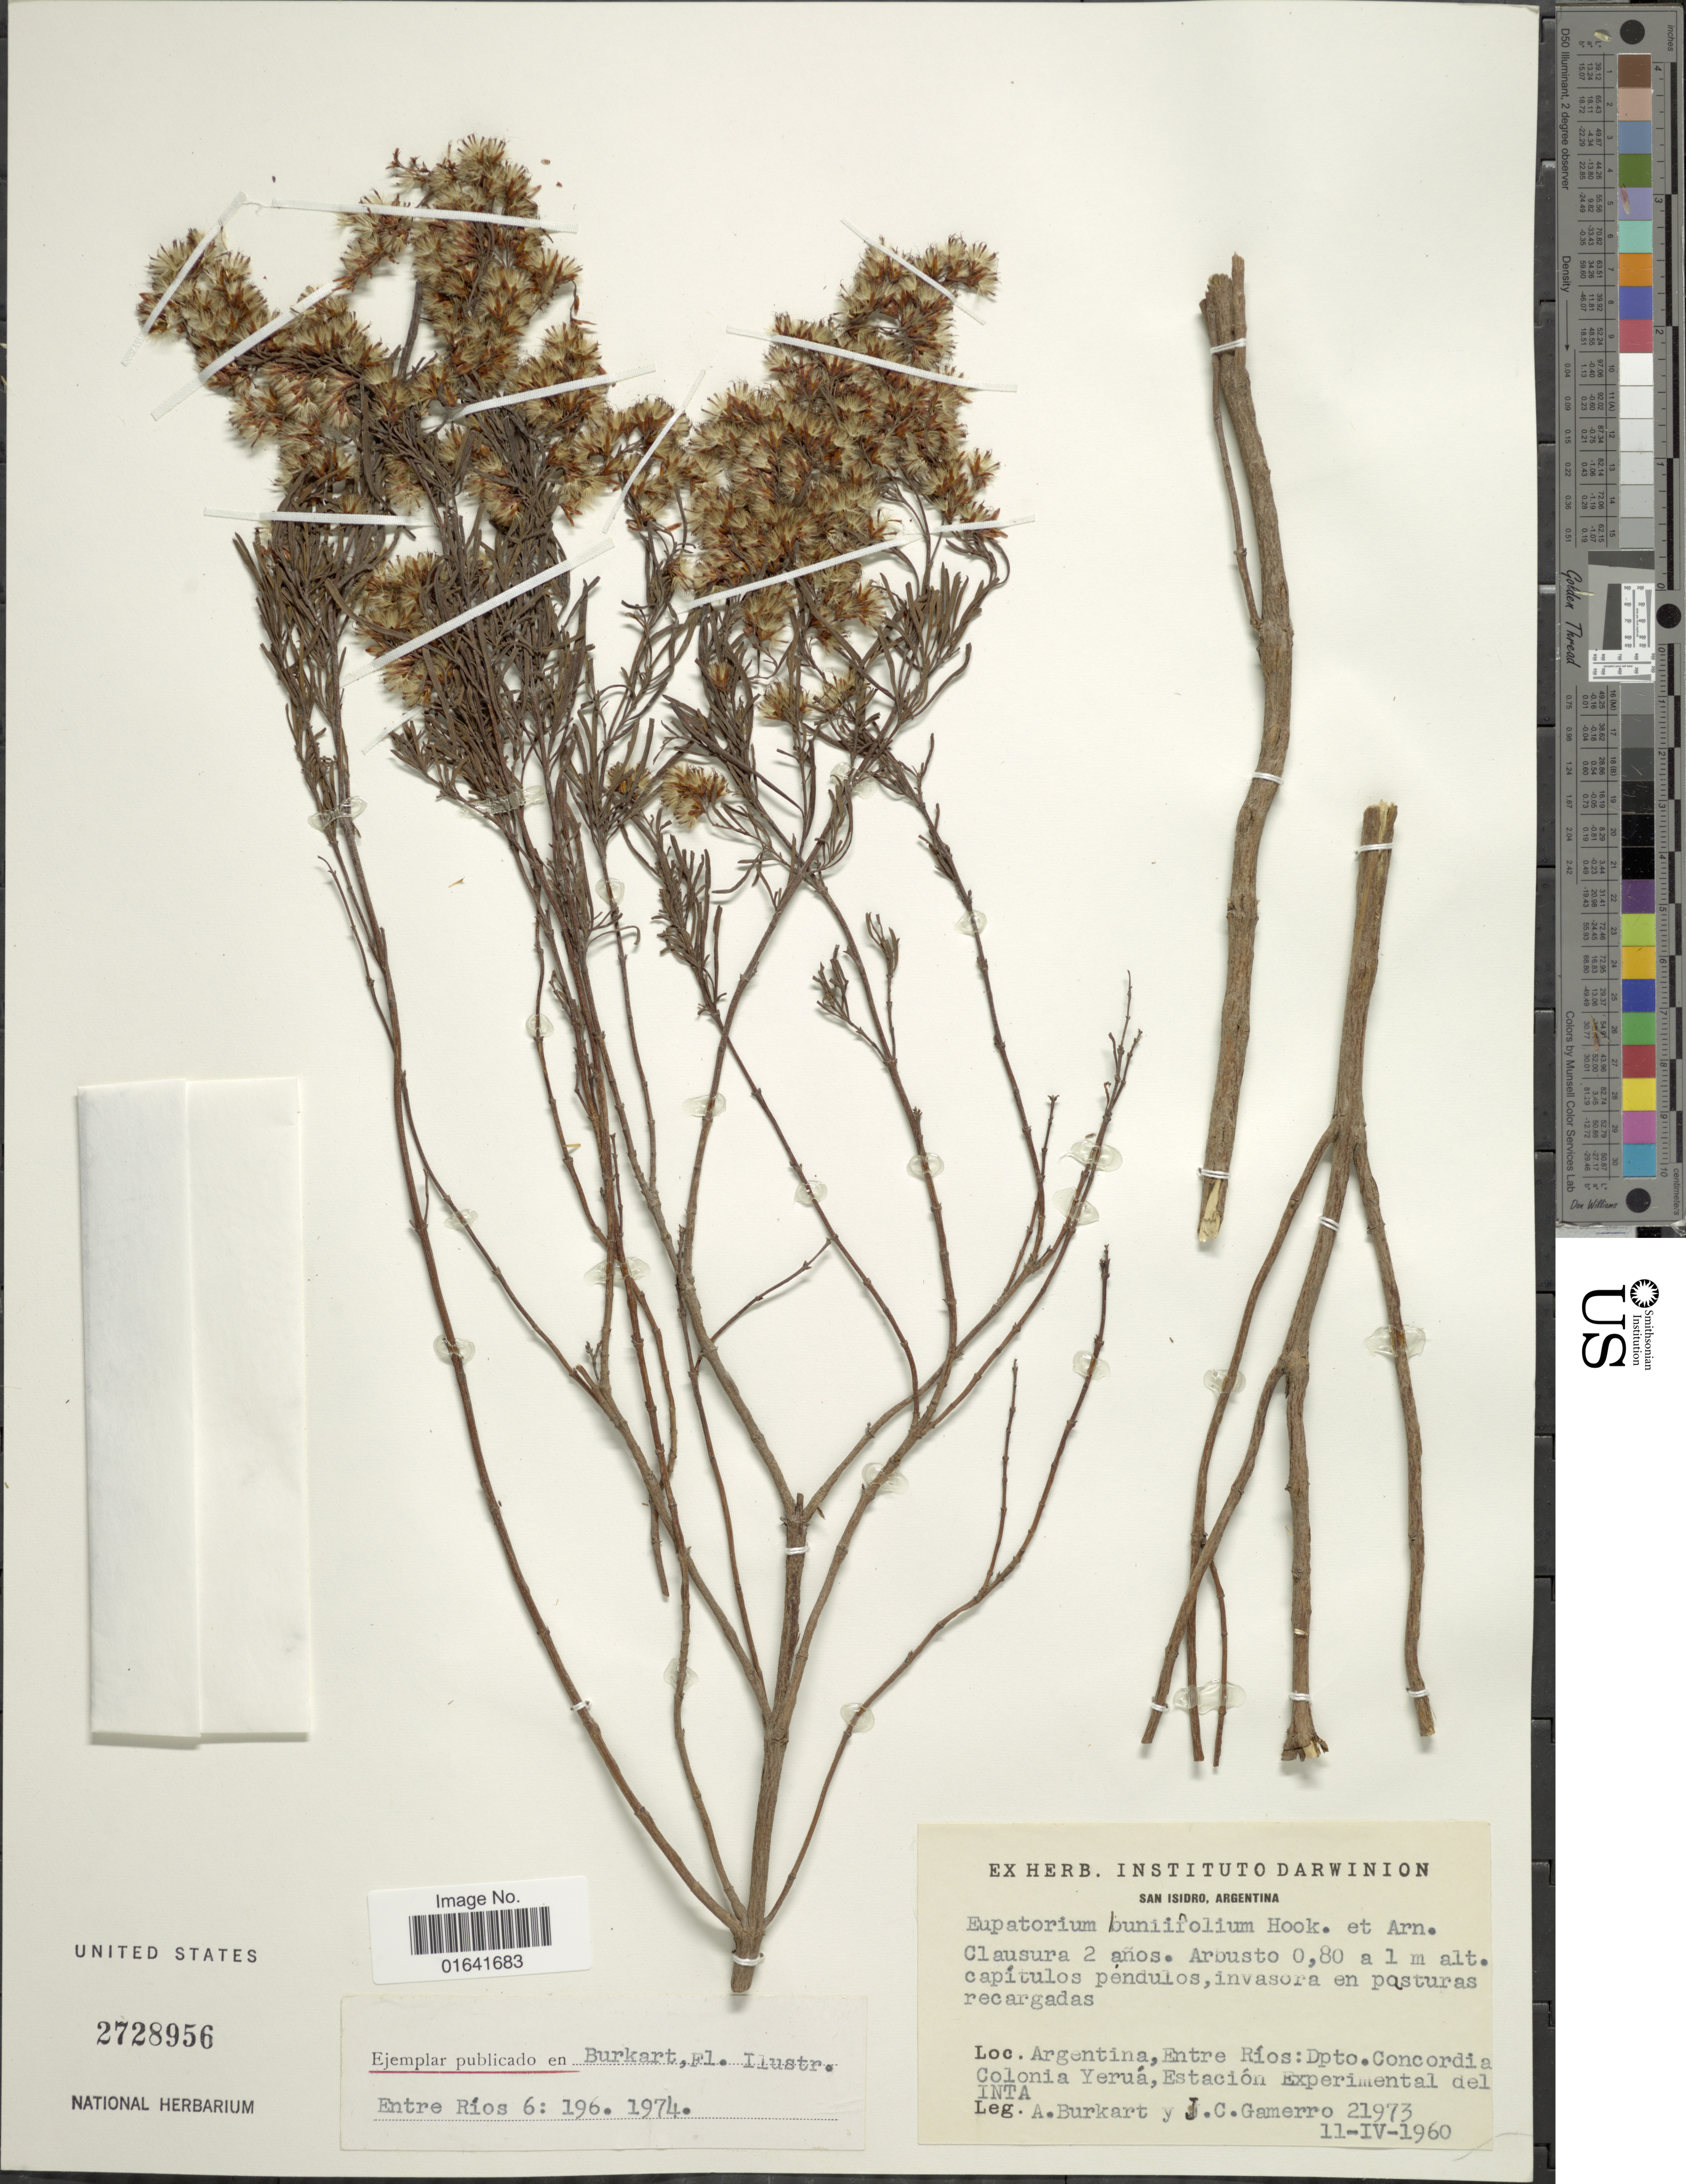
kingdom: Plantae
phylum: Tracheophyta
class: Magnoliopsida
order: Asterales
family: Asteraceae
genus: Acanthostyles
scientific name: Acanthostyles buniifolius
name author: (Hook. & Arn.) R.M. King & H. Rob.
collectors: A. E. Burkart & J. Gamerro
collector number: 21973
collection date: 1960-04-11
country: Argentina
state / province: Entre Rios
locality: Dpto. Concordia, Colonia Yeruá, Estación Experimental del INTA.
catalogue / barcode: US 2728956